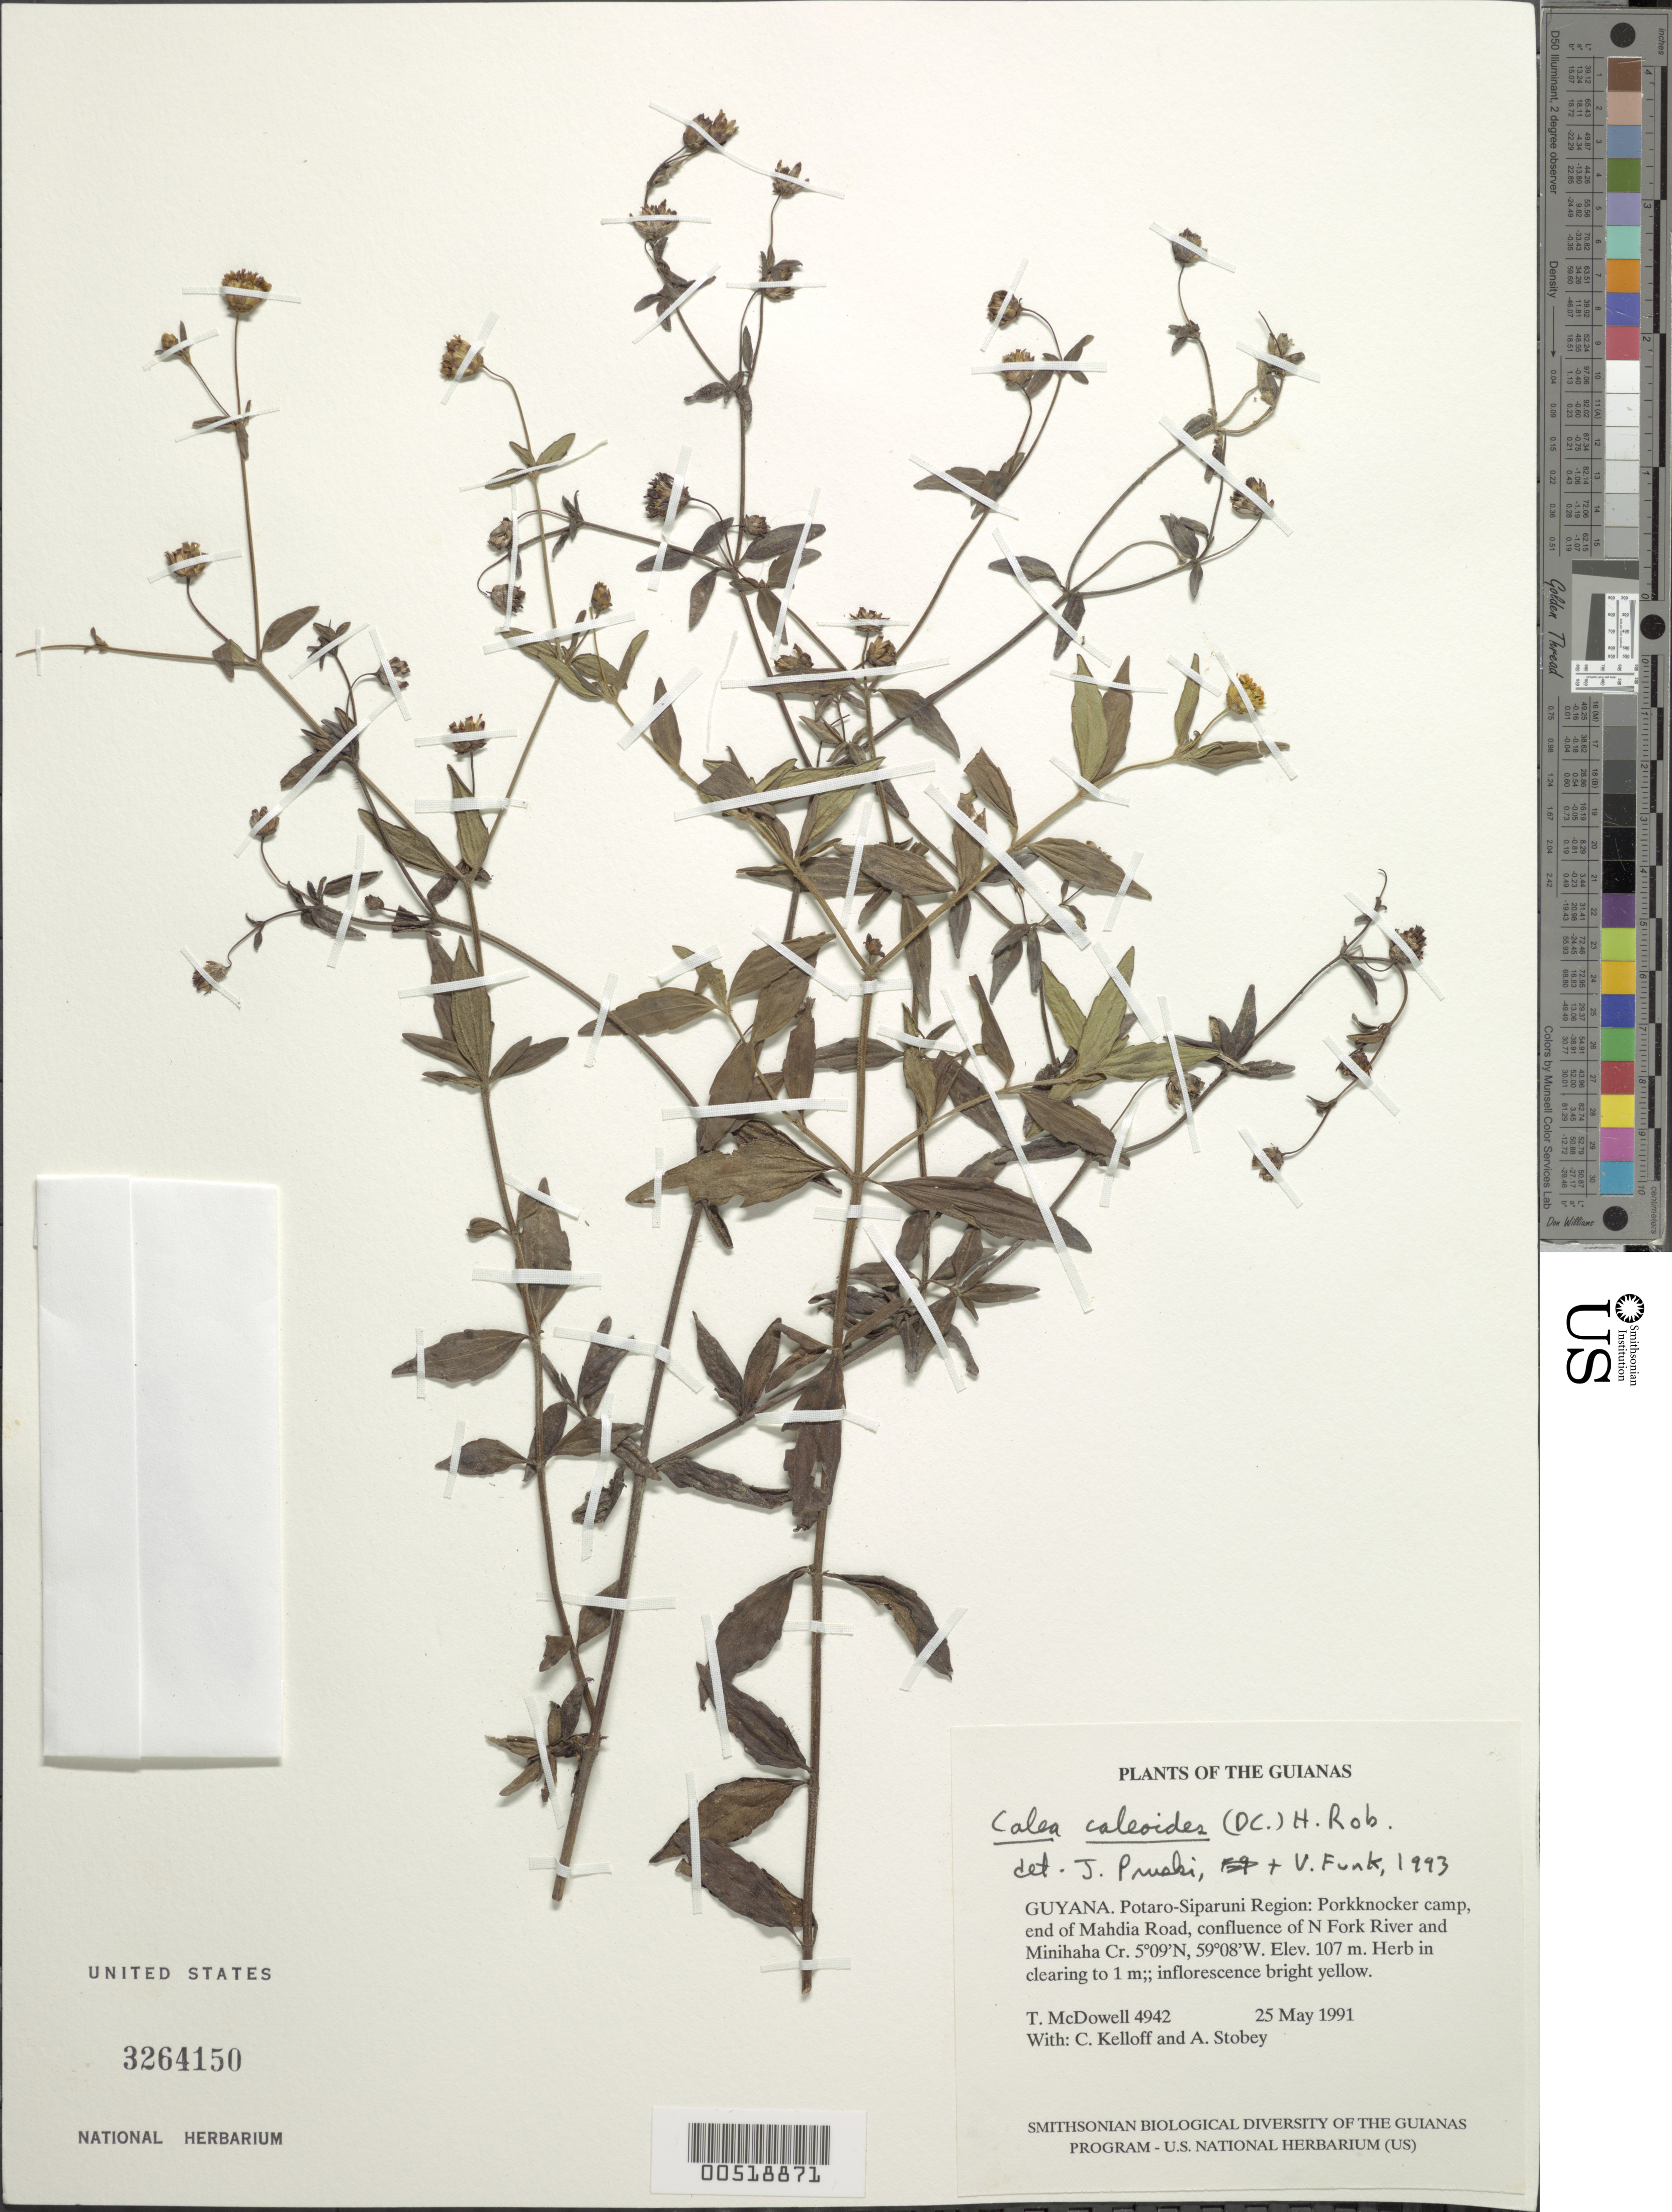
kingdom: Plantae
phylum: Tracheophyta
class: Magnoliopsida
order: Asterales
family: Asteraceae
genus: Calea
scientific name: Calea caleoides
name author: (DC.) H. Rob.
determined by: Pruski, J. F.; Funk, V. A.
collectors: T. McDowell, C. L. Kelloff & A. Stobey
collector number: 4942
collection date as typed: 25 May 1991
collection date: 1991-05-25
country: Guyana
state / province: Potaro-Siparuni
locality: Porkknocker camp, end of Mahdia Road, confluence of North Fork River and Minihaha Creek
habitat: Clearing around camp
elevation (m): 107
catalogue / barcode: US 3264150